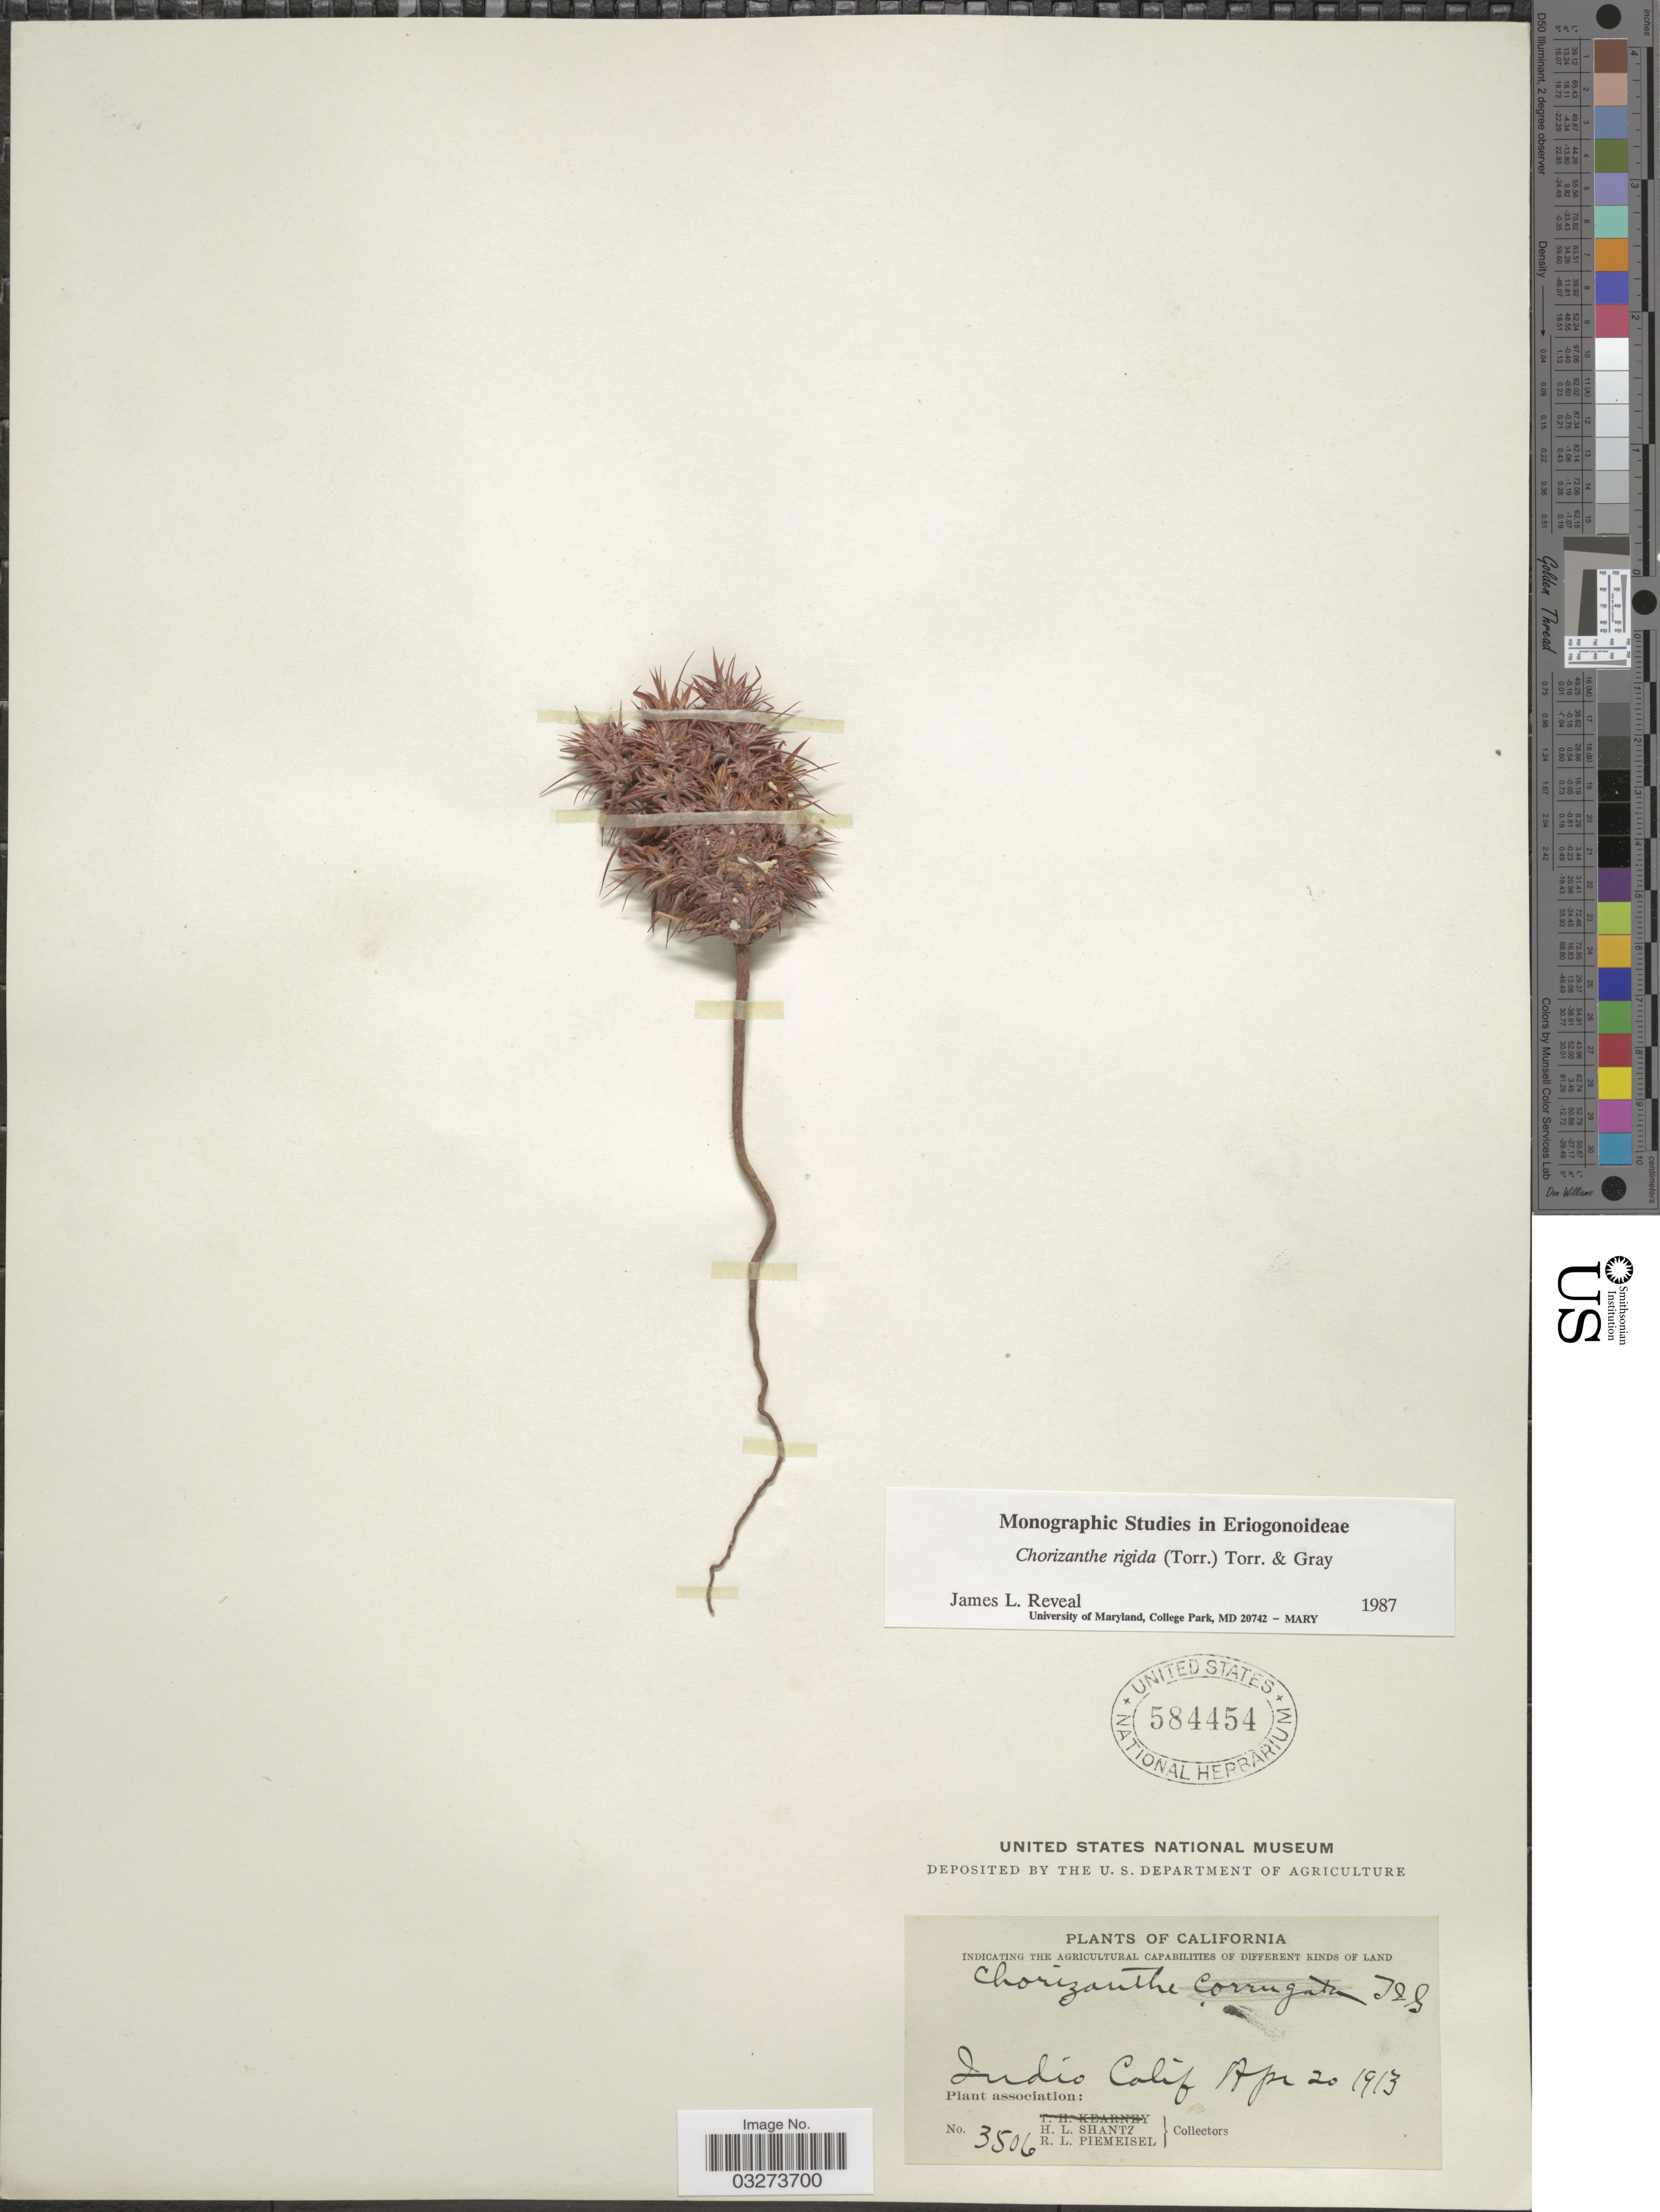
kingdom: Plantae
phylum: Tracheophyta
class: Magnoliopsida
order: Caryophyllales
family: Polygonaceae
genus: Chorizanthe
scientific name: Chorizanthe rigida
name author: (Torr.) Torr. & A. Gray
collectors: H. Shantz & R. L. Piemeisel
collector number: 3506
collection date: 1913-04-20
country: United States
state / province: California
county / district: Riverside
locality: Indio Calif.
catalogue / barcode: US 584454